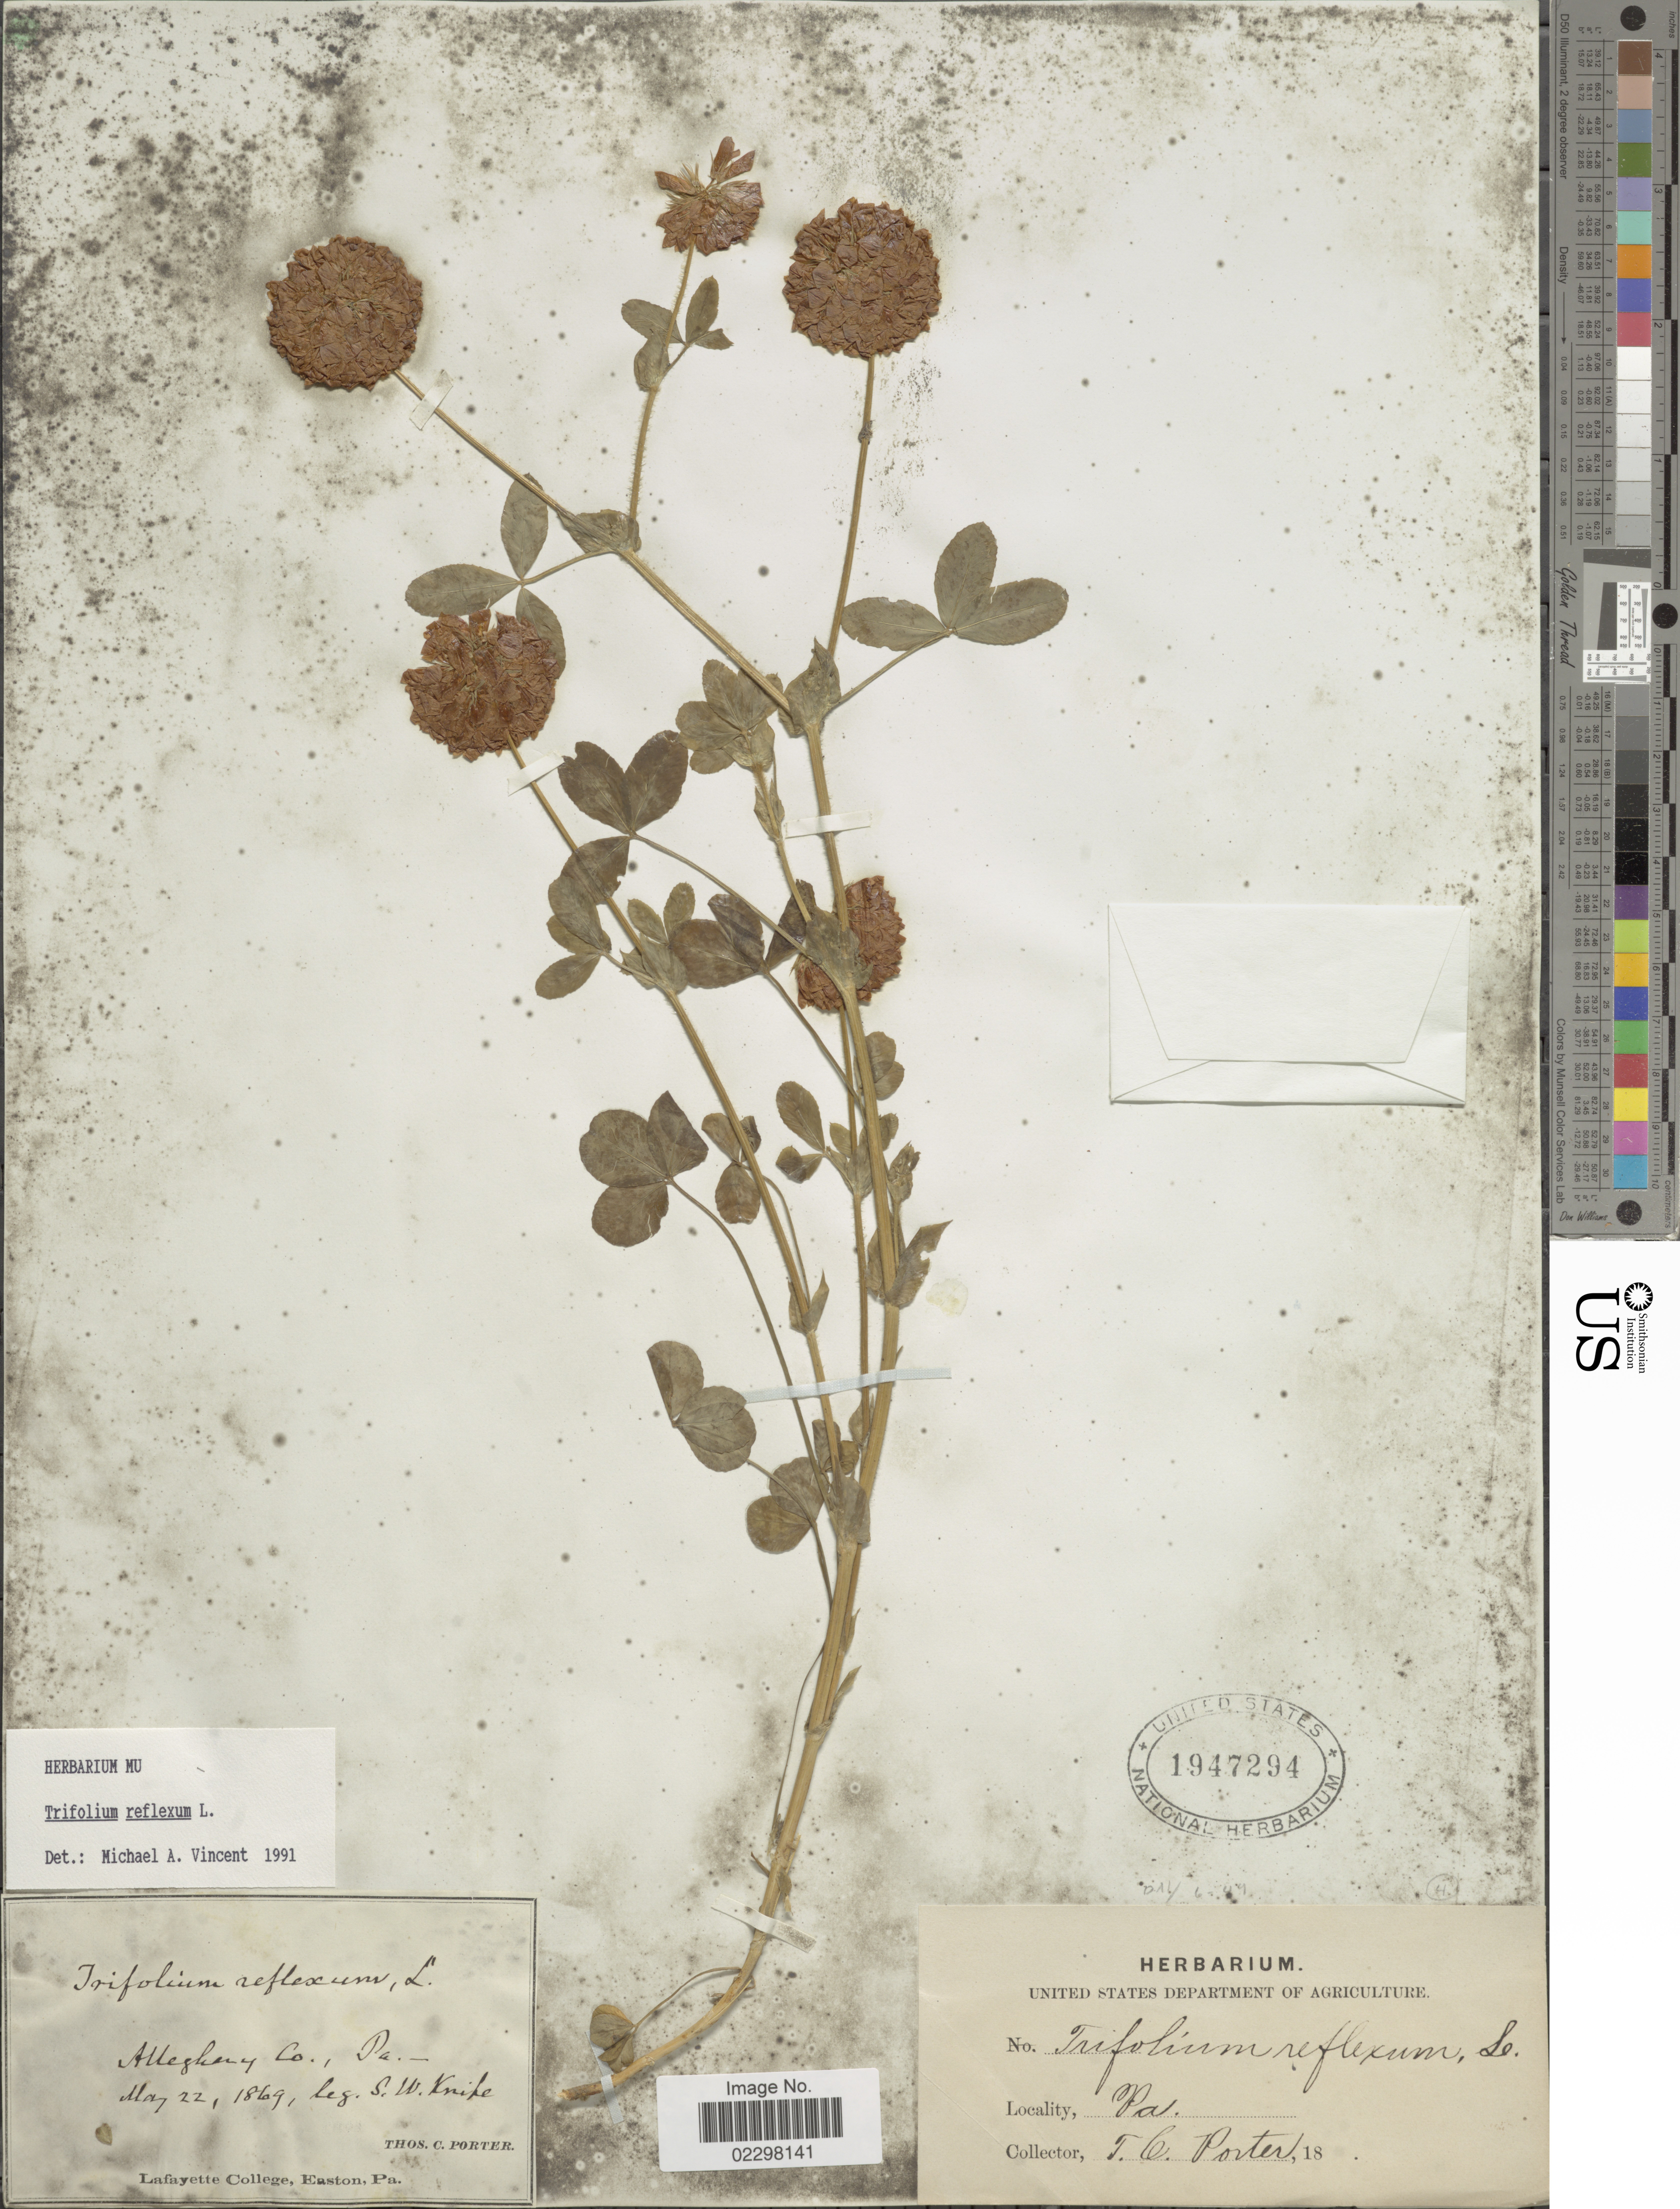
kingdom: Plantae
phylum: Tracheophyta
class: Magnoliopsida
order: Fabales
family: Fabaceae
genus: Trifolium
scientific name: Trifolium reflexum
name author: L.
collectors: T. Porter & S. Knipe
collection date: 1869-05-22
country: United States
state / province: Pennsylvania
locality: Allegheny Co.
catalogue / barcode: US 1947294